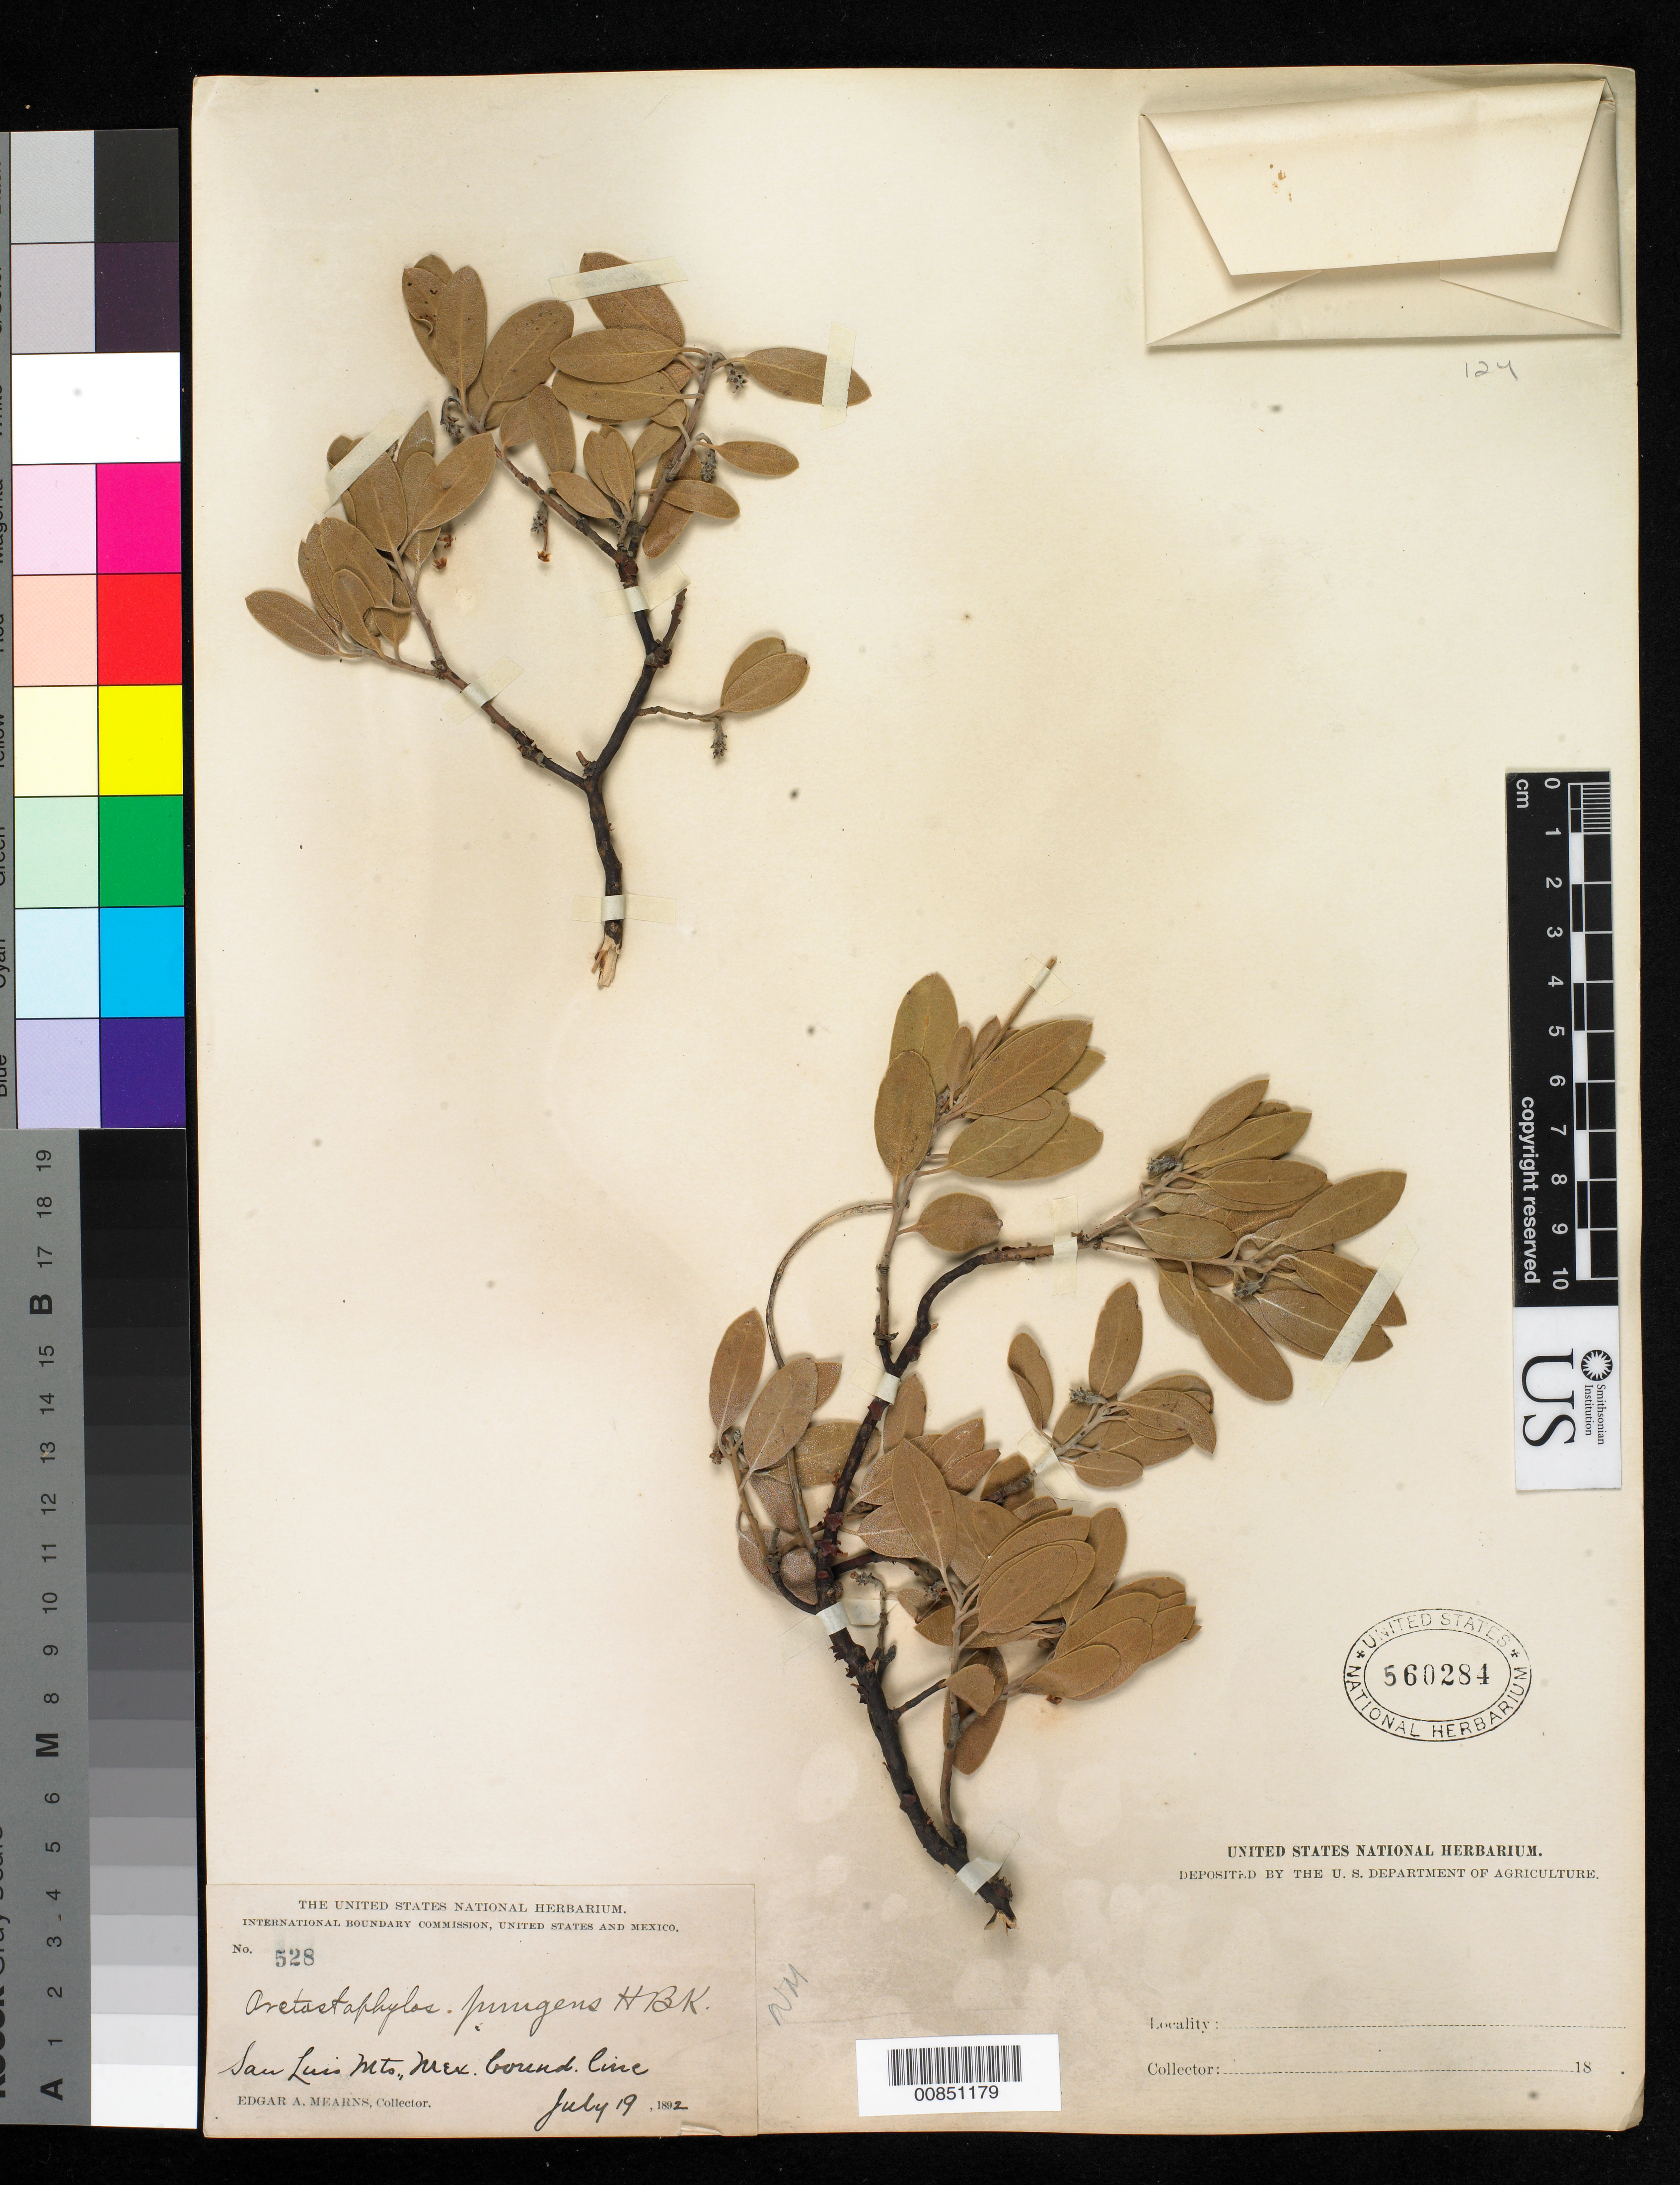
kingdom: Plantae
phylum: Tracheophyta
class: Magnoliopsida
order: Ericales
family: Ericaceae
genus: Arctostaphylos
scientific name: Arctostaphylos pungens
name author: Kunth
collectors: E. A. Mearns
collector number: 528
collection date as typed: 19 Jul 1892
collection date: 1892-07-19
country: United States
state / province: New Mexico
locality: San Luis Mts., Mexican Boundary Line.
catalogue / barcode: US 560284